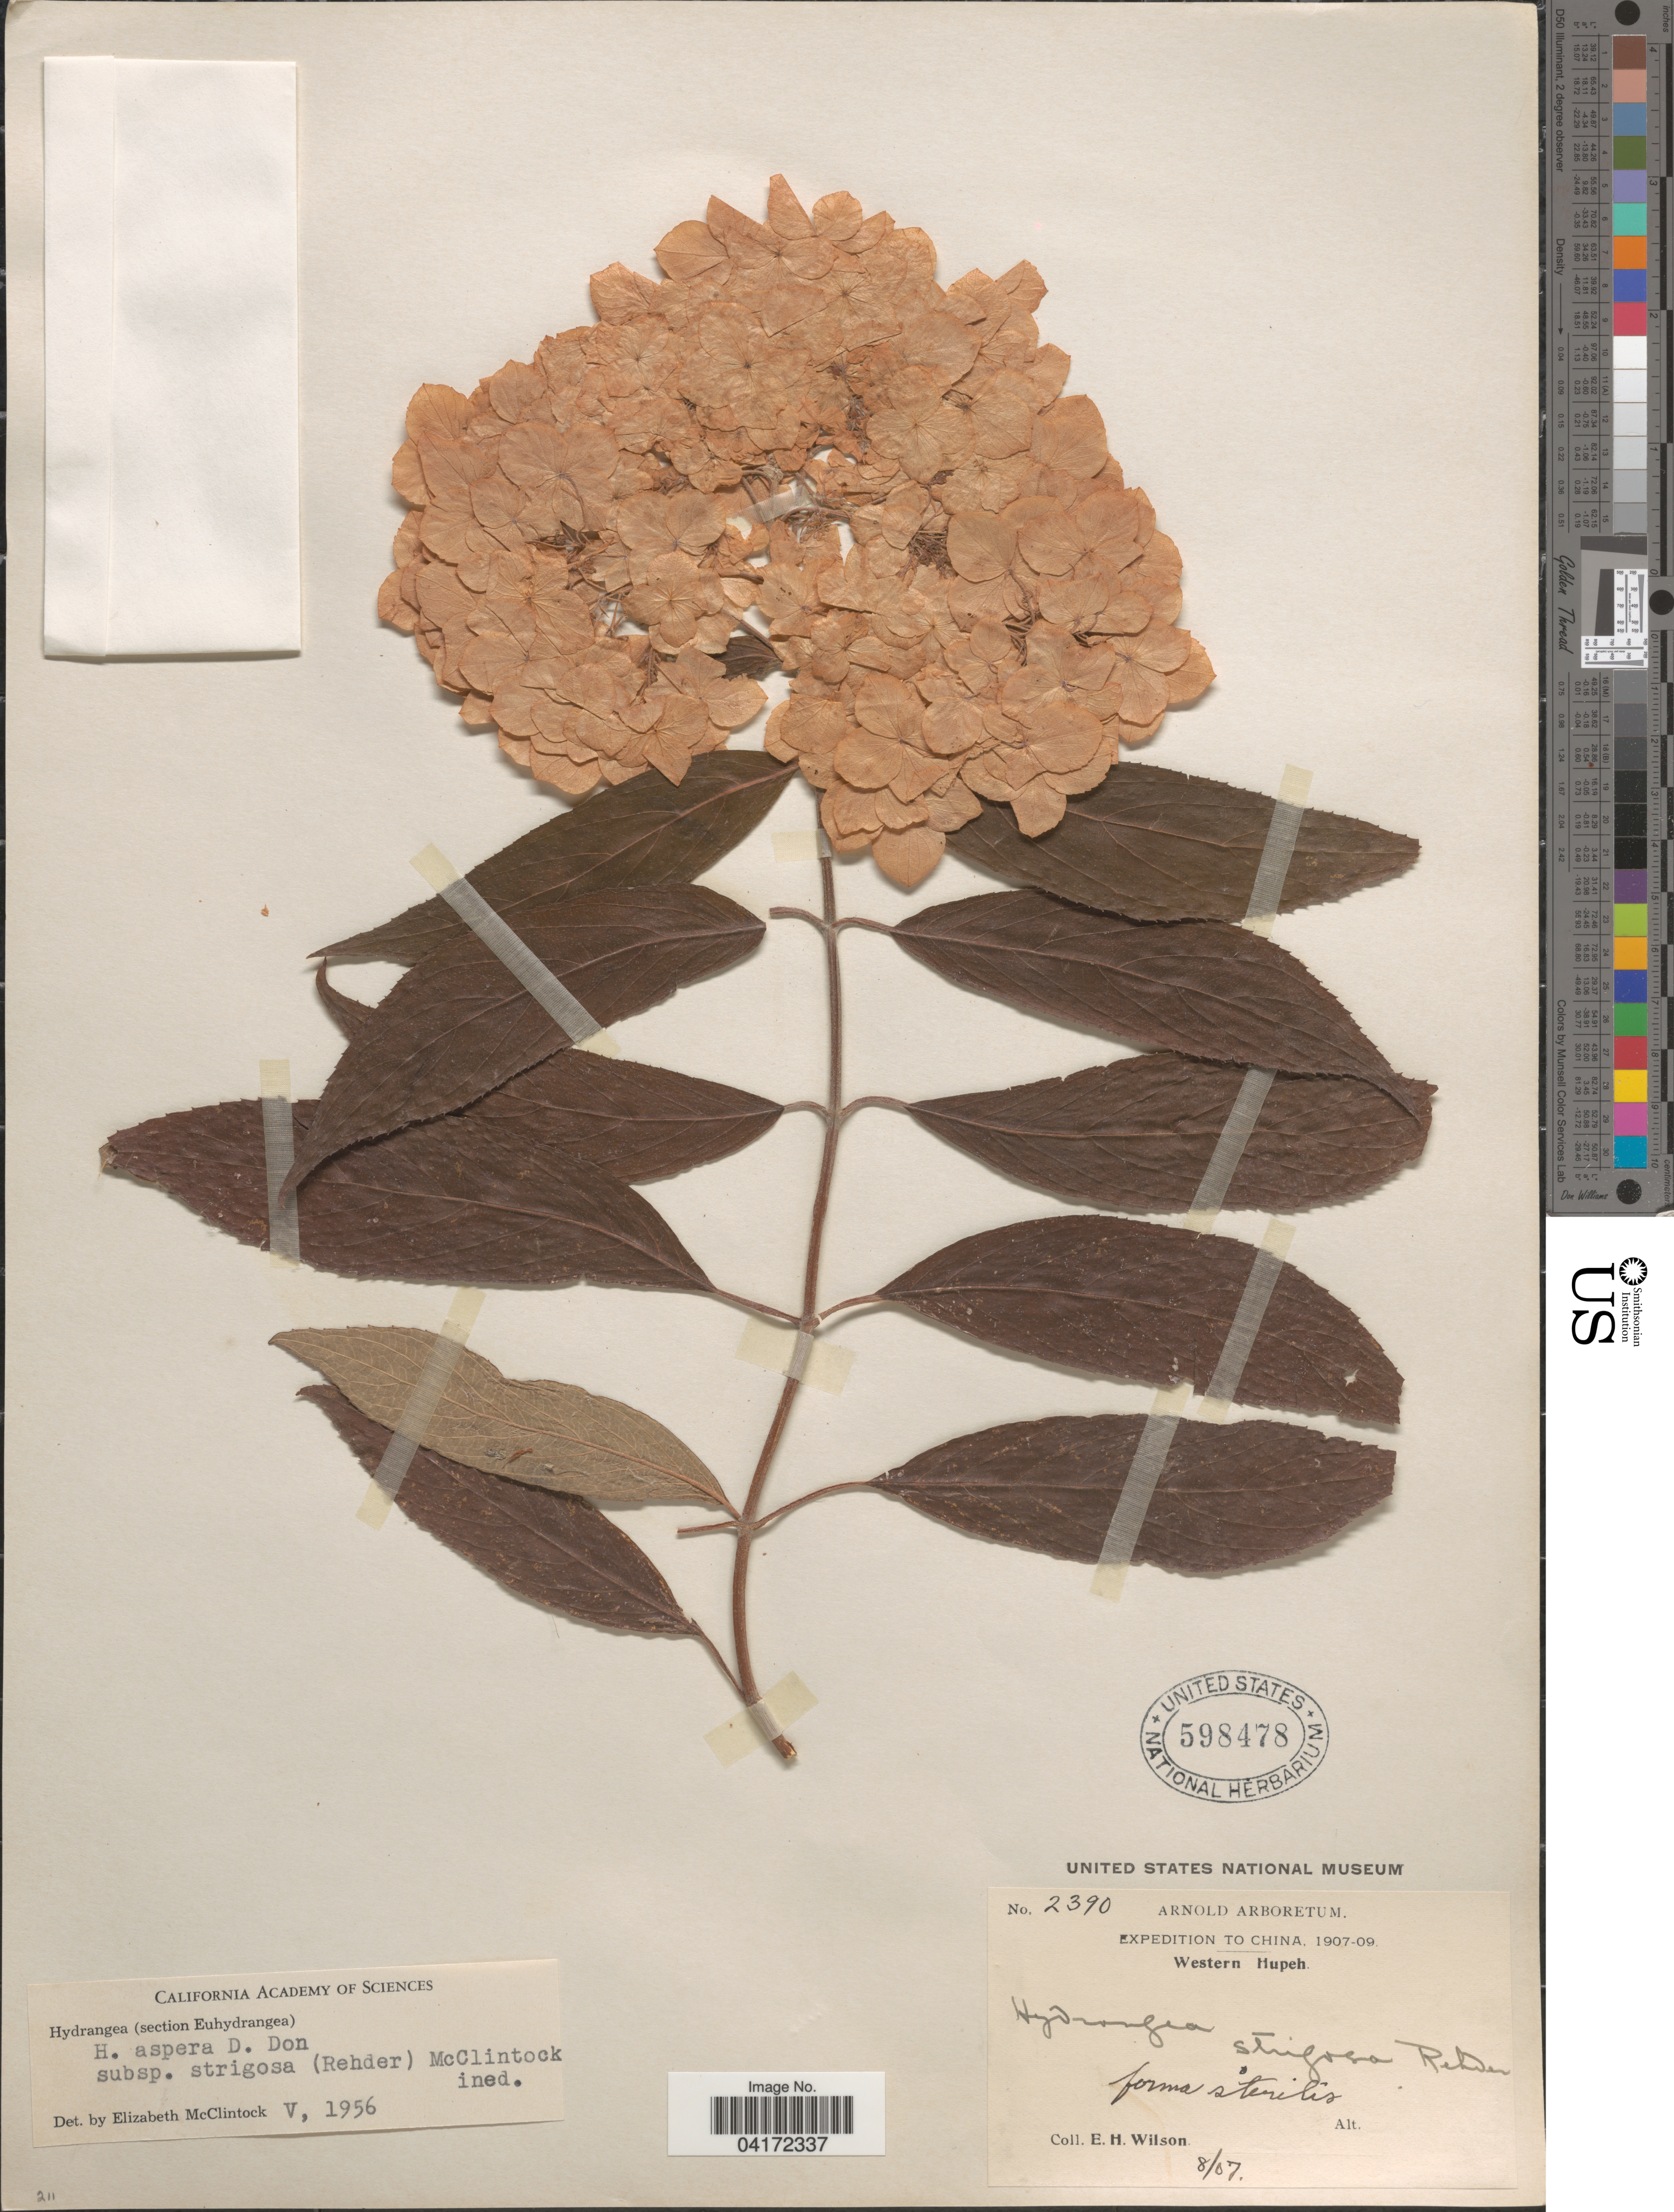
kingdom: Plantae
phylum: Tracheophyta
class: Magnoliopsida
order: Cornales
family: Hydrangeaceae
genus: Hydrangea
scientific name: Hydrangea aspera subsp. strigosa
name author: (Rehder) E. M. McClint.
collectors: E. Wilson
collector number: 2390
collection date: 1907-08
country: China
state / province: Hubei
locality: Expedition to China, 1907-09. Western Hupeh.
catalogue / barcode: US 598478